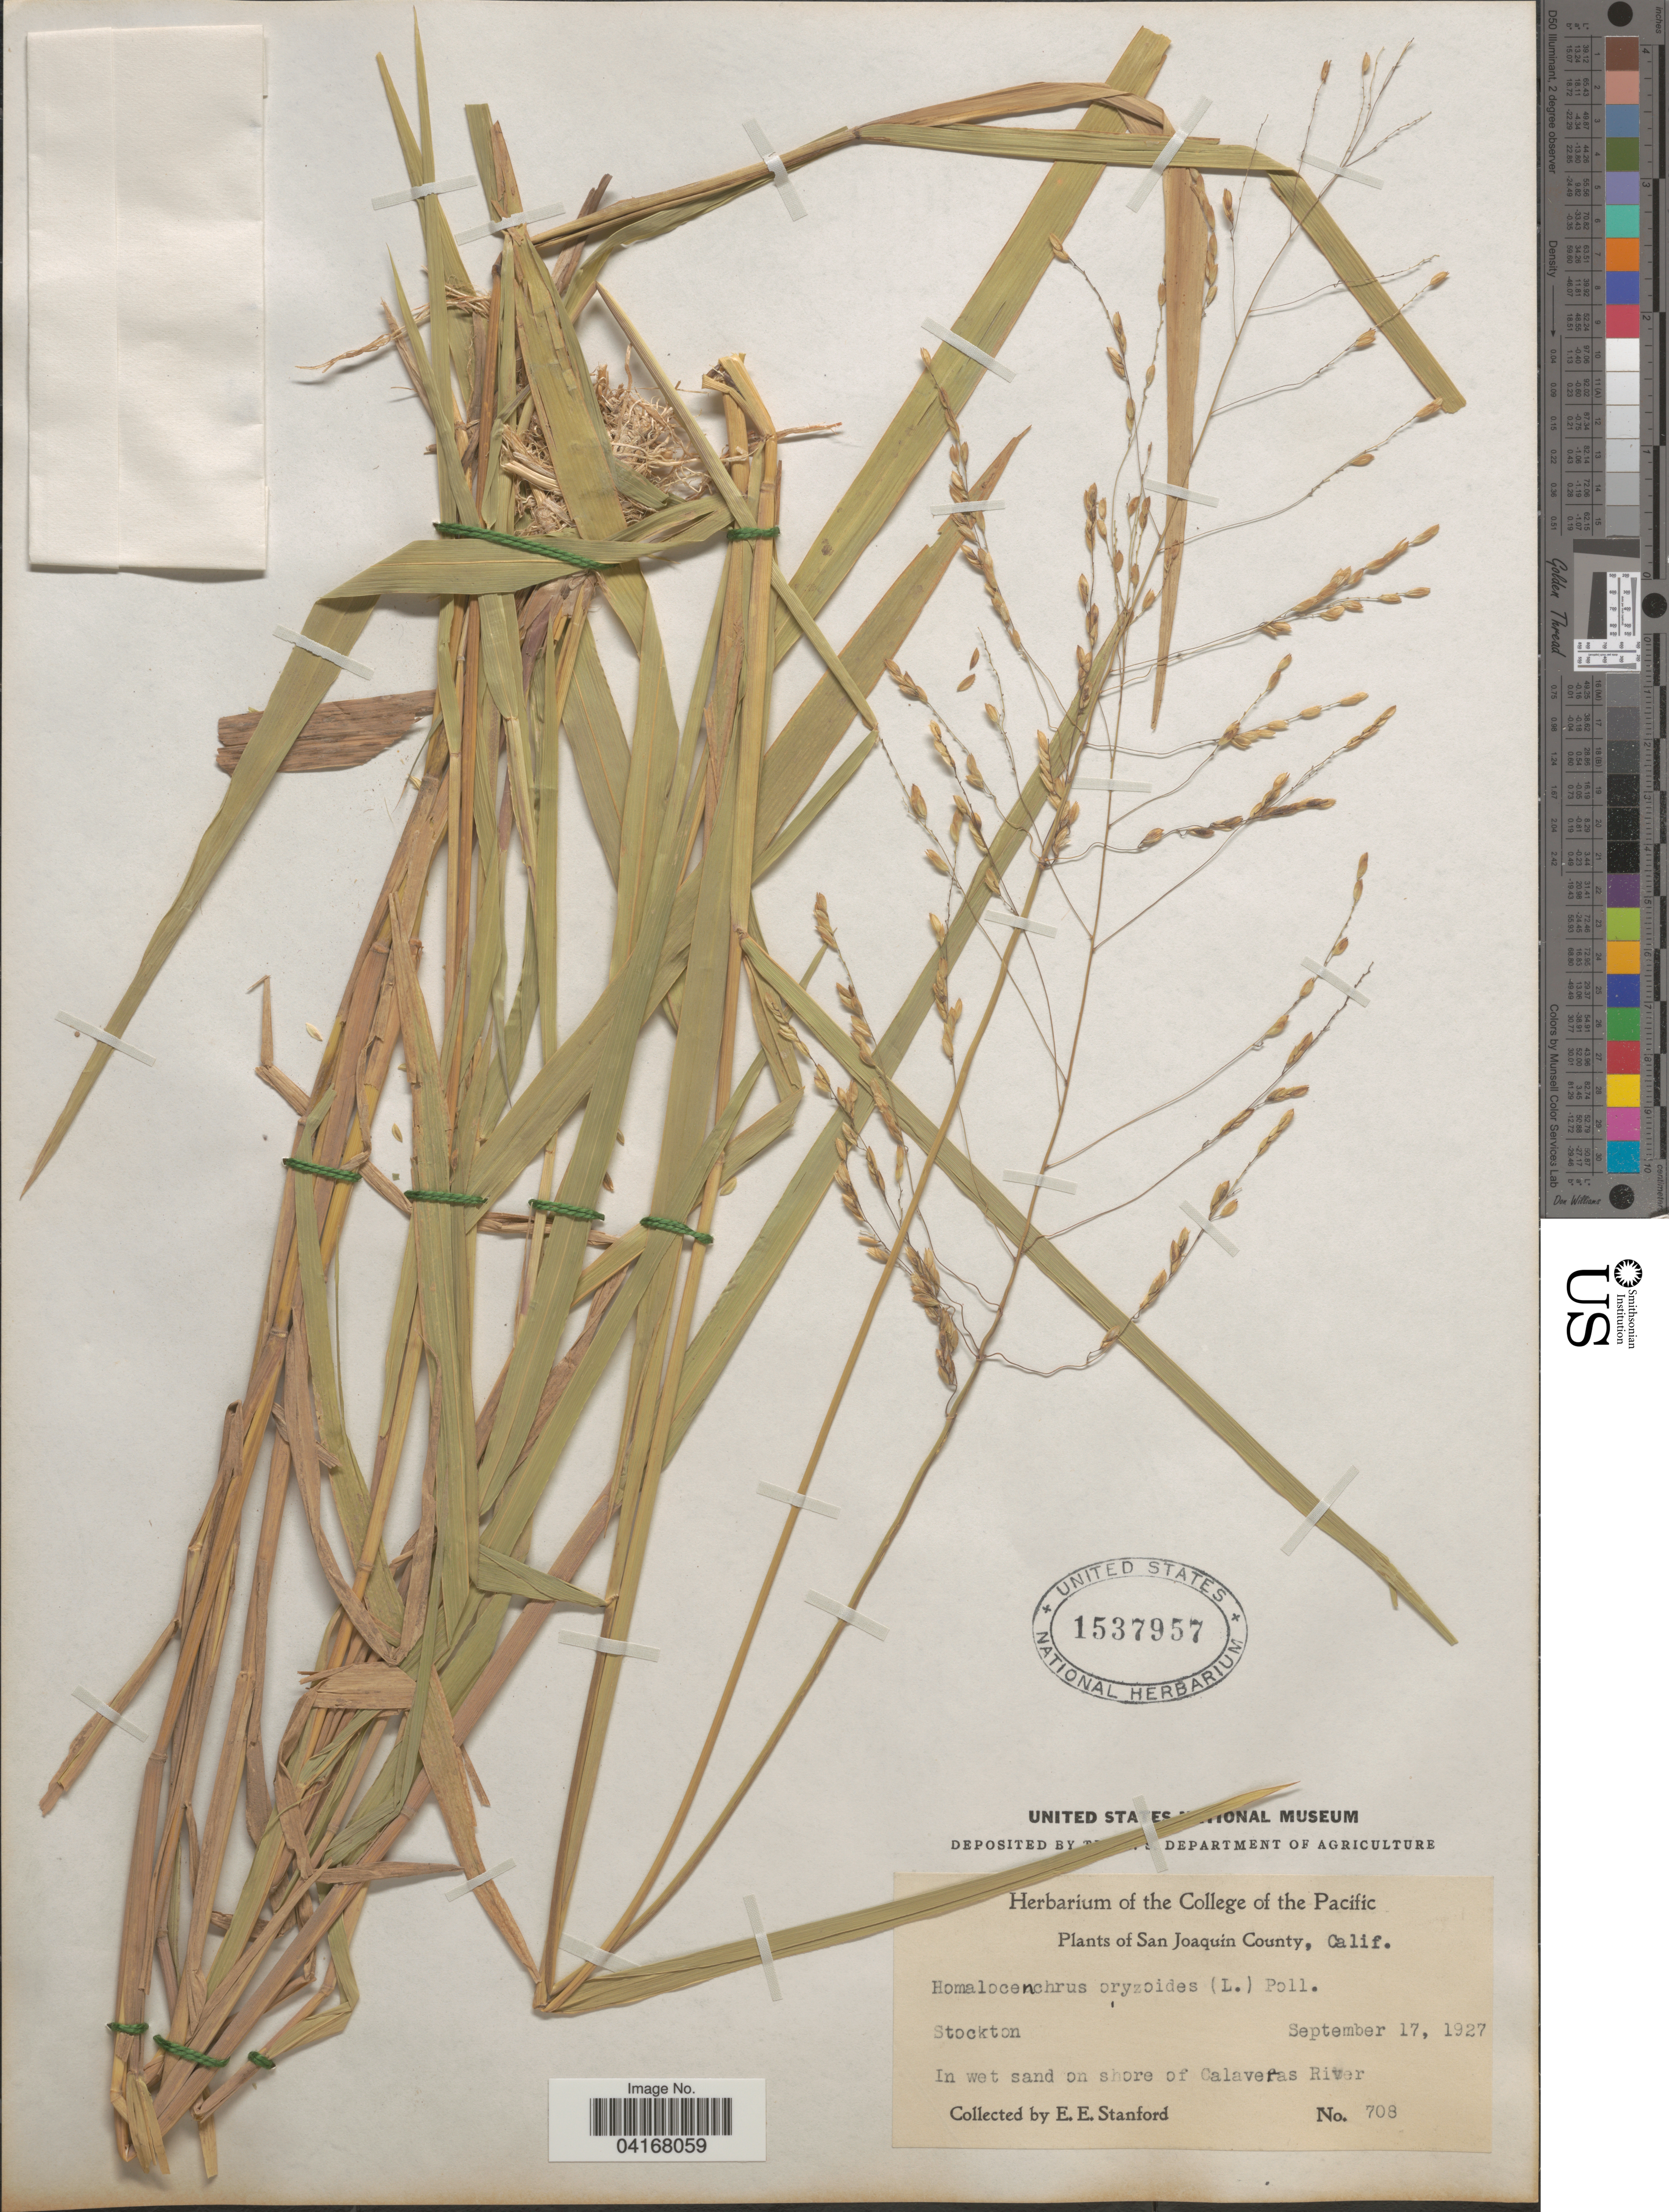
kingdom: Plantae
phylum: Tracheophyta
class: Liliopsida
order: Poales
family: Poaceae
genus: Leersia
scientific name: Leersia oryzoides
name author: (L.) Sw.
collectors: E. Stanford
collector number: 708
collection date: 1927-09-17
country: United States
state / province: California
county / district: San Joaquin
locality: San Joaquín County. Stockton. In wet sand on shore of Calaveras River.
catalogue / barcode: US 1537957